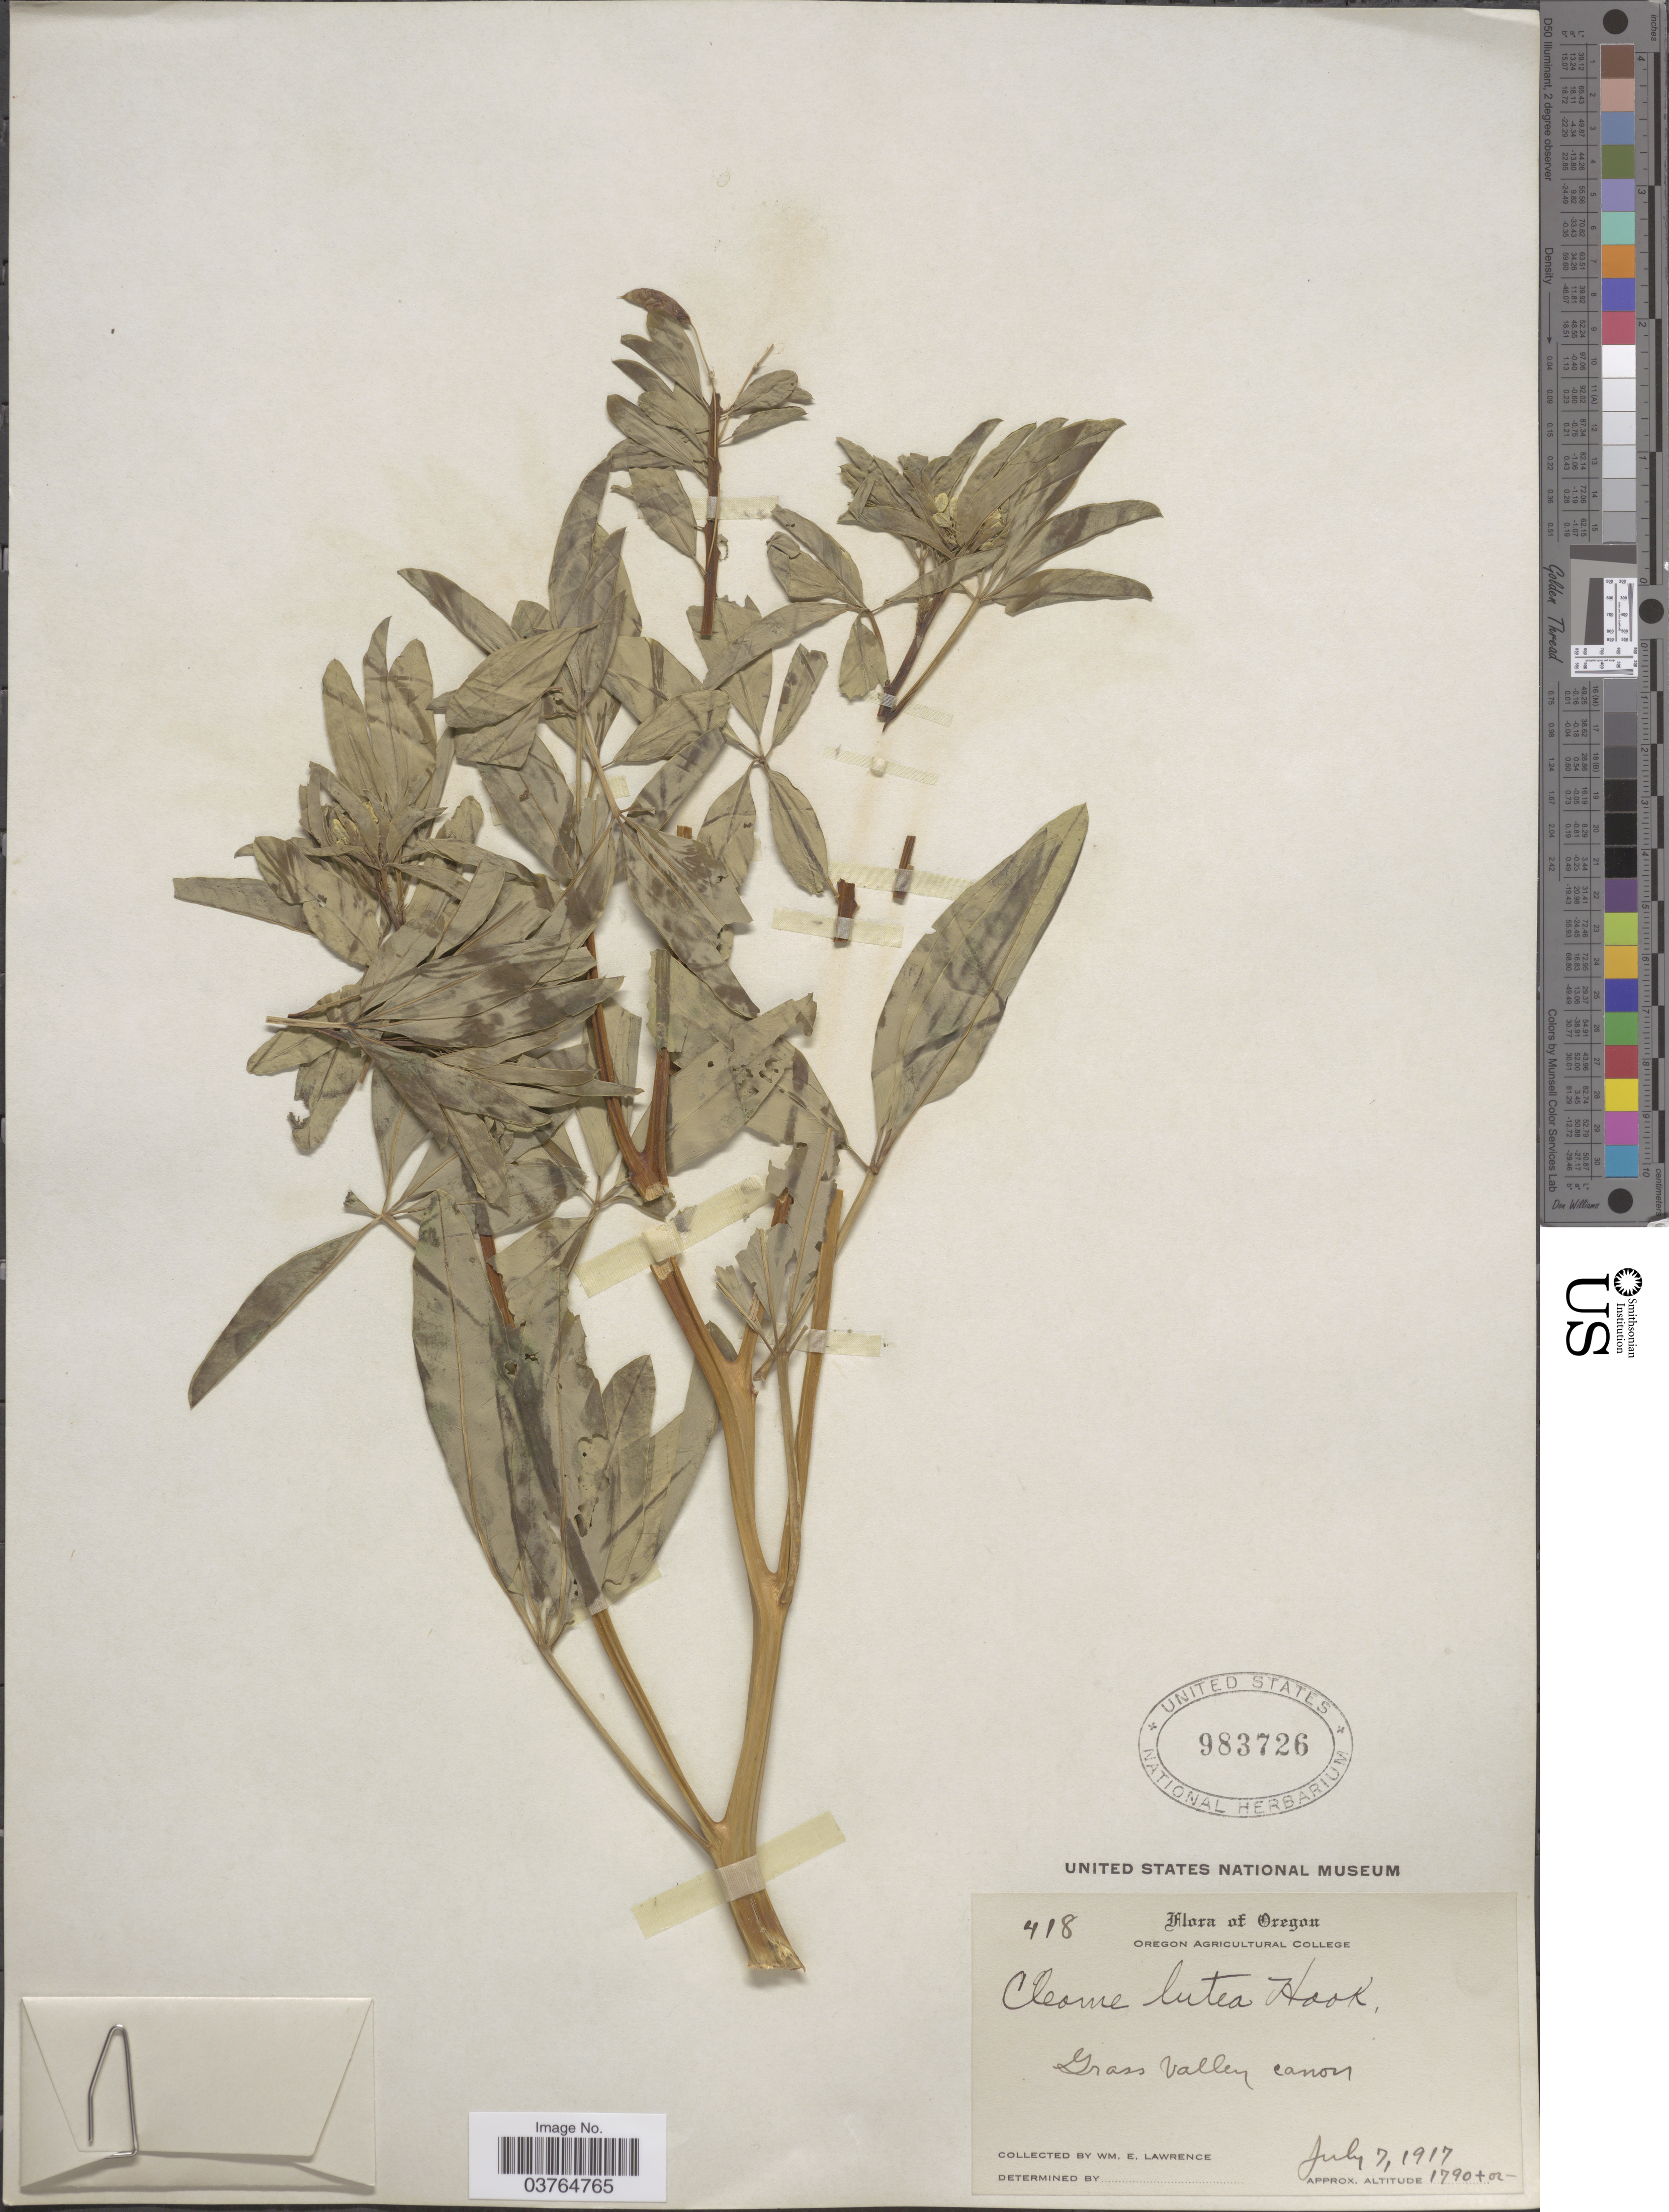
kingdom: Plantae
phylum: Tracheophyta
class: Magnoliopsida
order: Brassicales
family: Cleomaceae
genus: Cleomella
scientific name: Cleomella lutea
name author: (Hook.) Roalson & J.C. Hall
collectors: W. Lawrence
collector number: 418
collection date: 1917-07-07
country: United States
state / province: Oregon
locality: Grass Valley Canon.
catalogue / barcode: US 983726